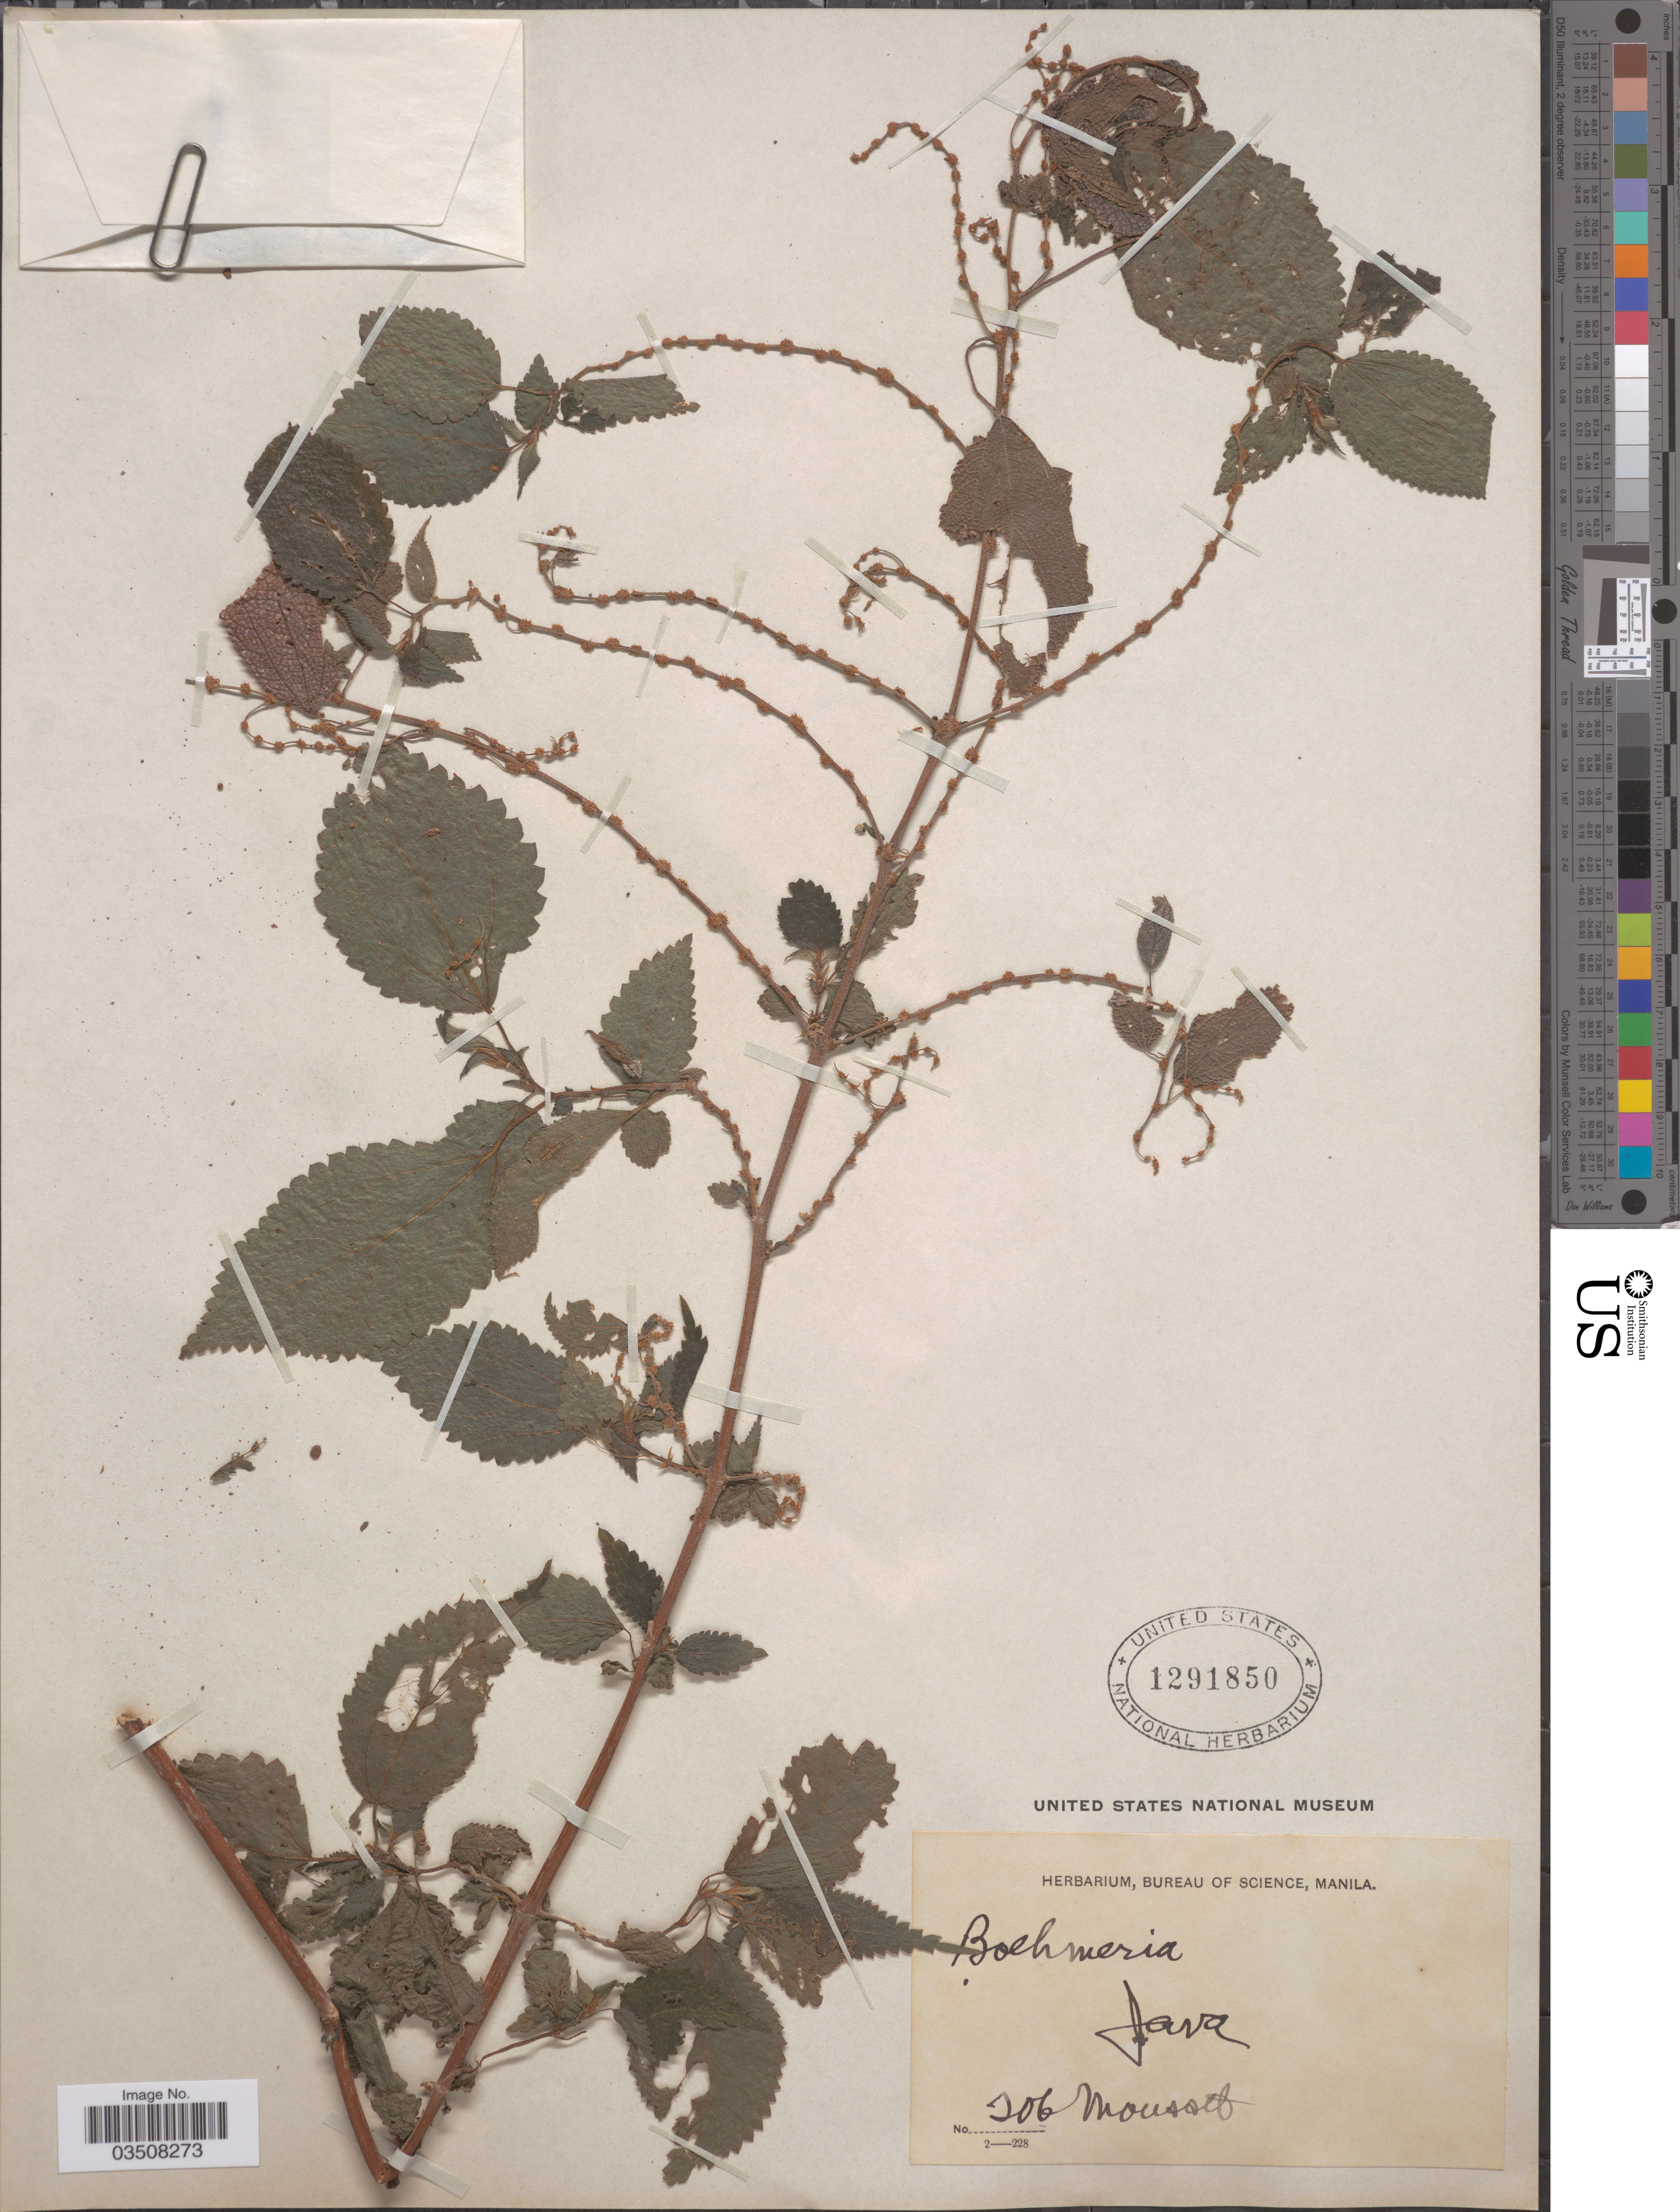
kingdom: Plantae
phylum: Tracheophyta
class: Magnoliopsida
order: Rosales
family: Urticaceae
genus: Boehmeria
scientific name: Boehmeria sp.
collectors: Mousset, --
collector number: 206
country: Indonesia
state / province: Java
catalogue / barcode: US 1291850